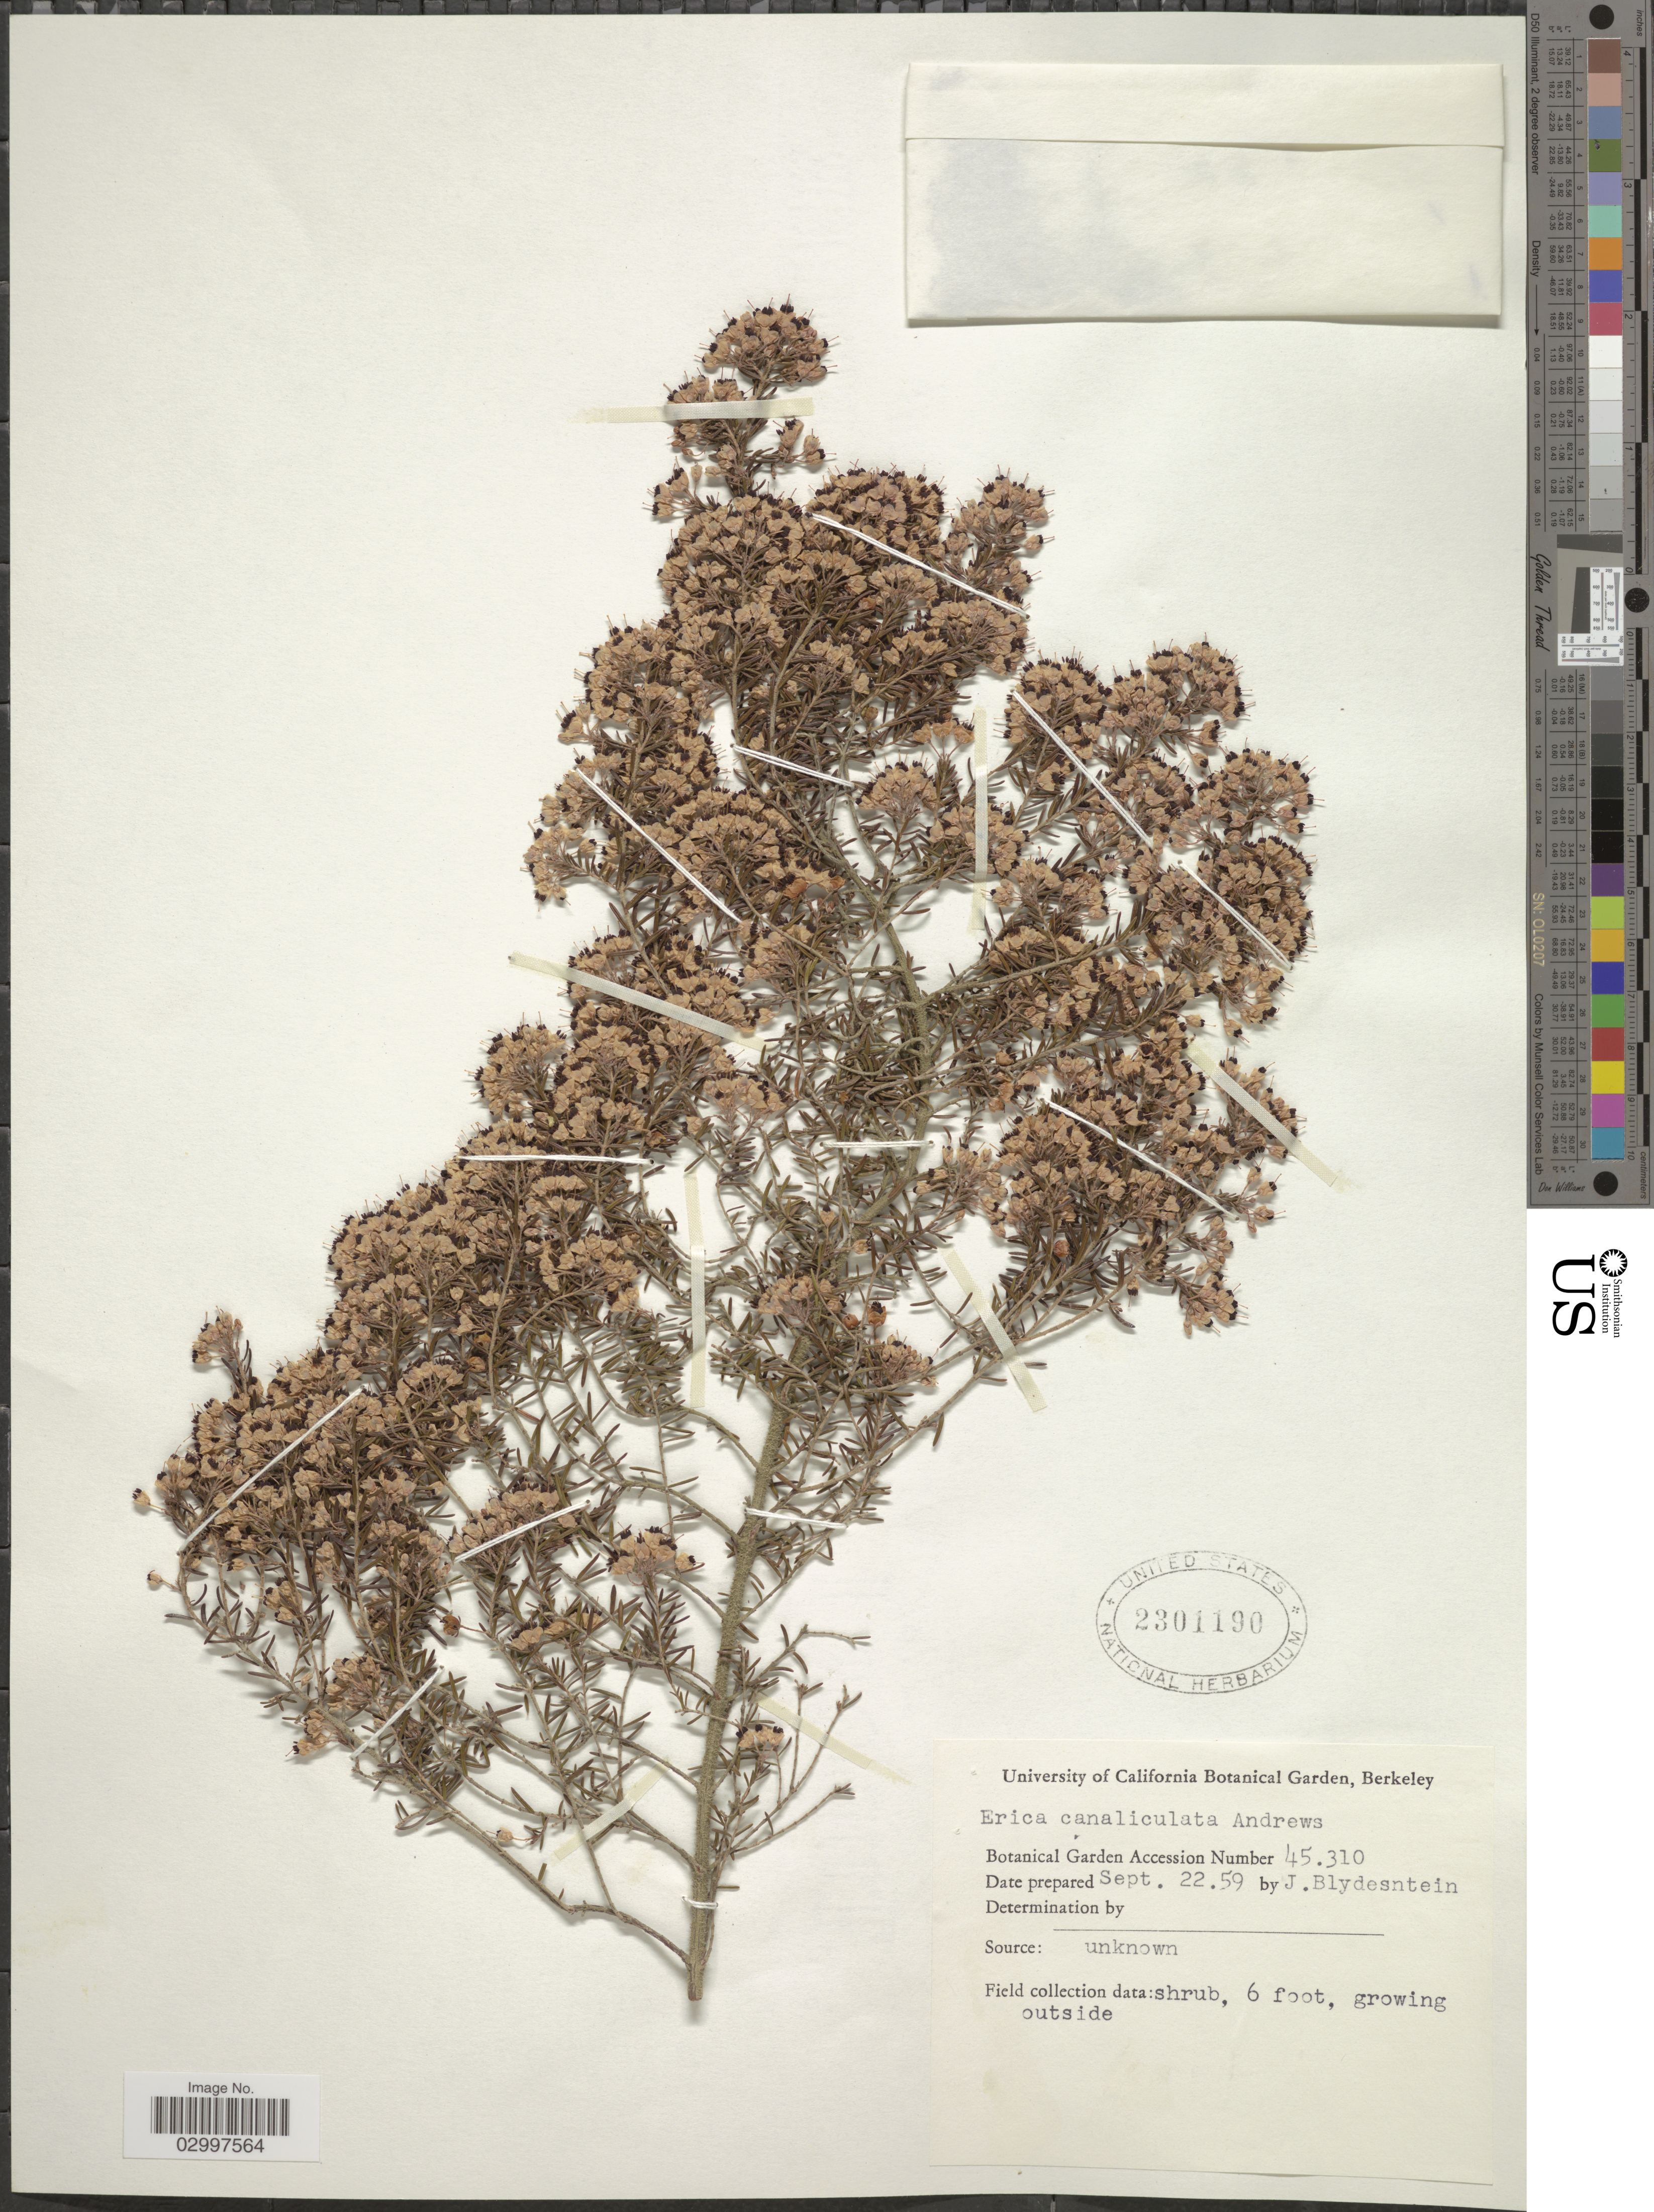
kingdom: Plantae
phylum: Tracheophyta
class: Magnoliopsida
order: Ericales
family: Ericaceae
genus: Erica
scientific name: Erica canaliculata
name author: Andrews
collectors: J. Blydenstein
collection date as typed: Transcribed d/m/y: 22/9/59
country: United States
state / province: California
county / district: Alameda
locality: University of California Botanical Garden, Berkeley.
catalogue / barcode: US 2301190